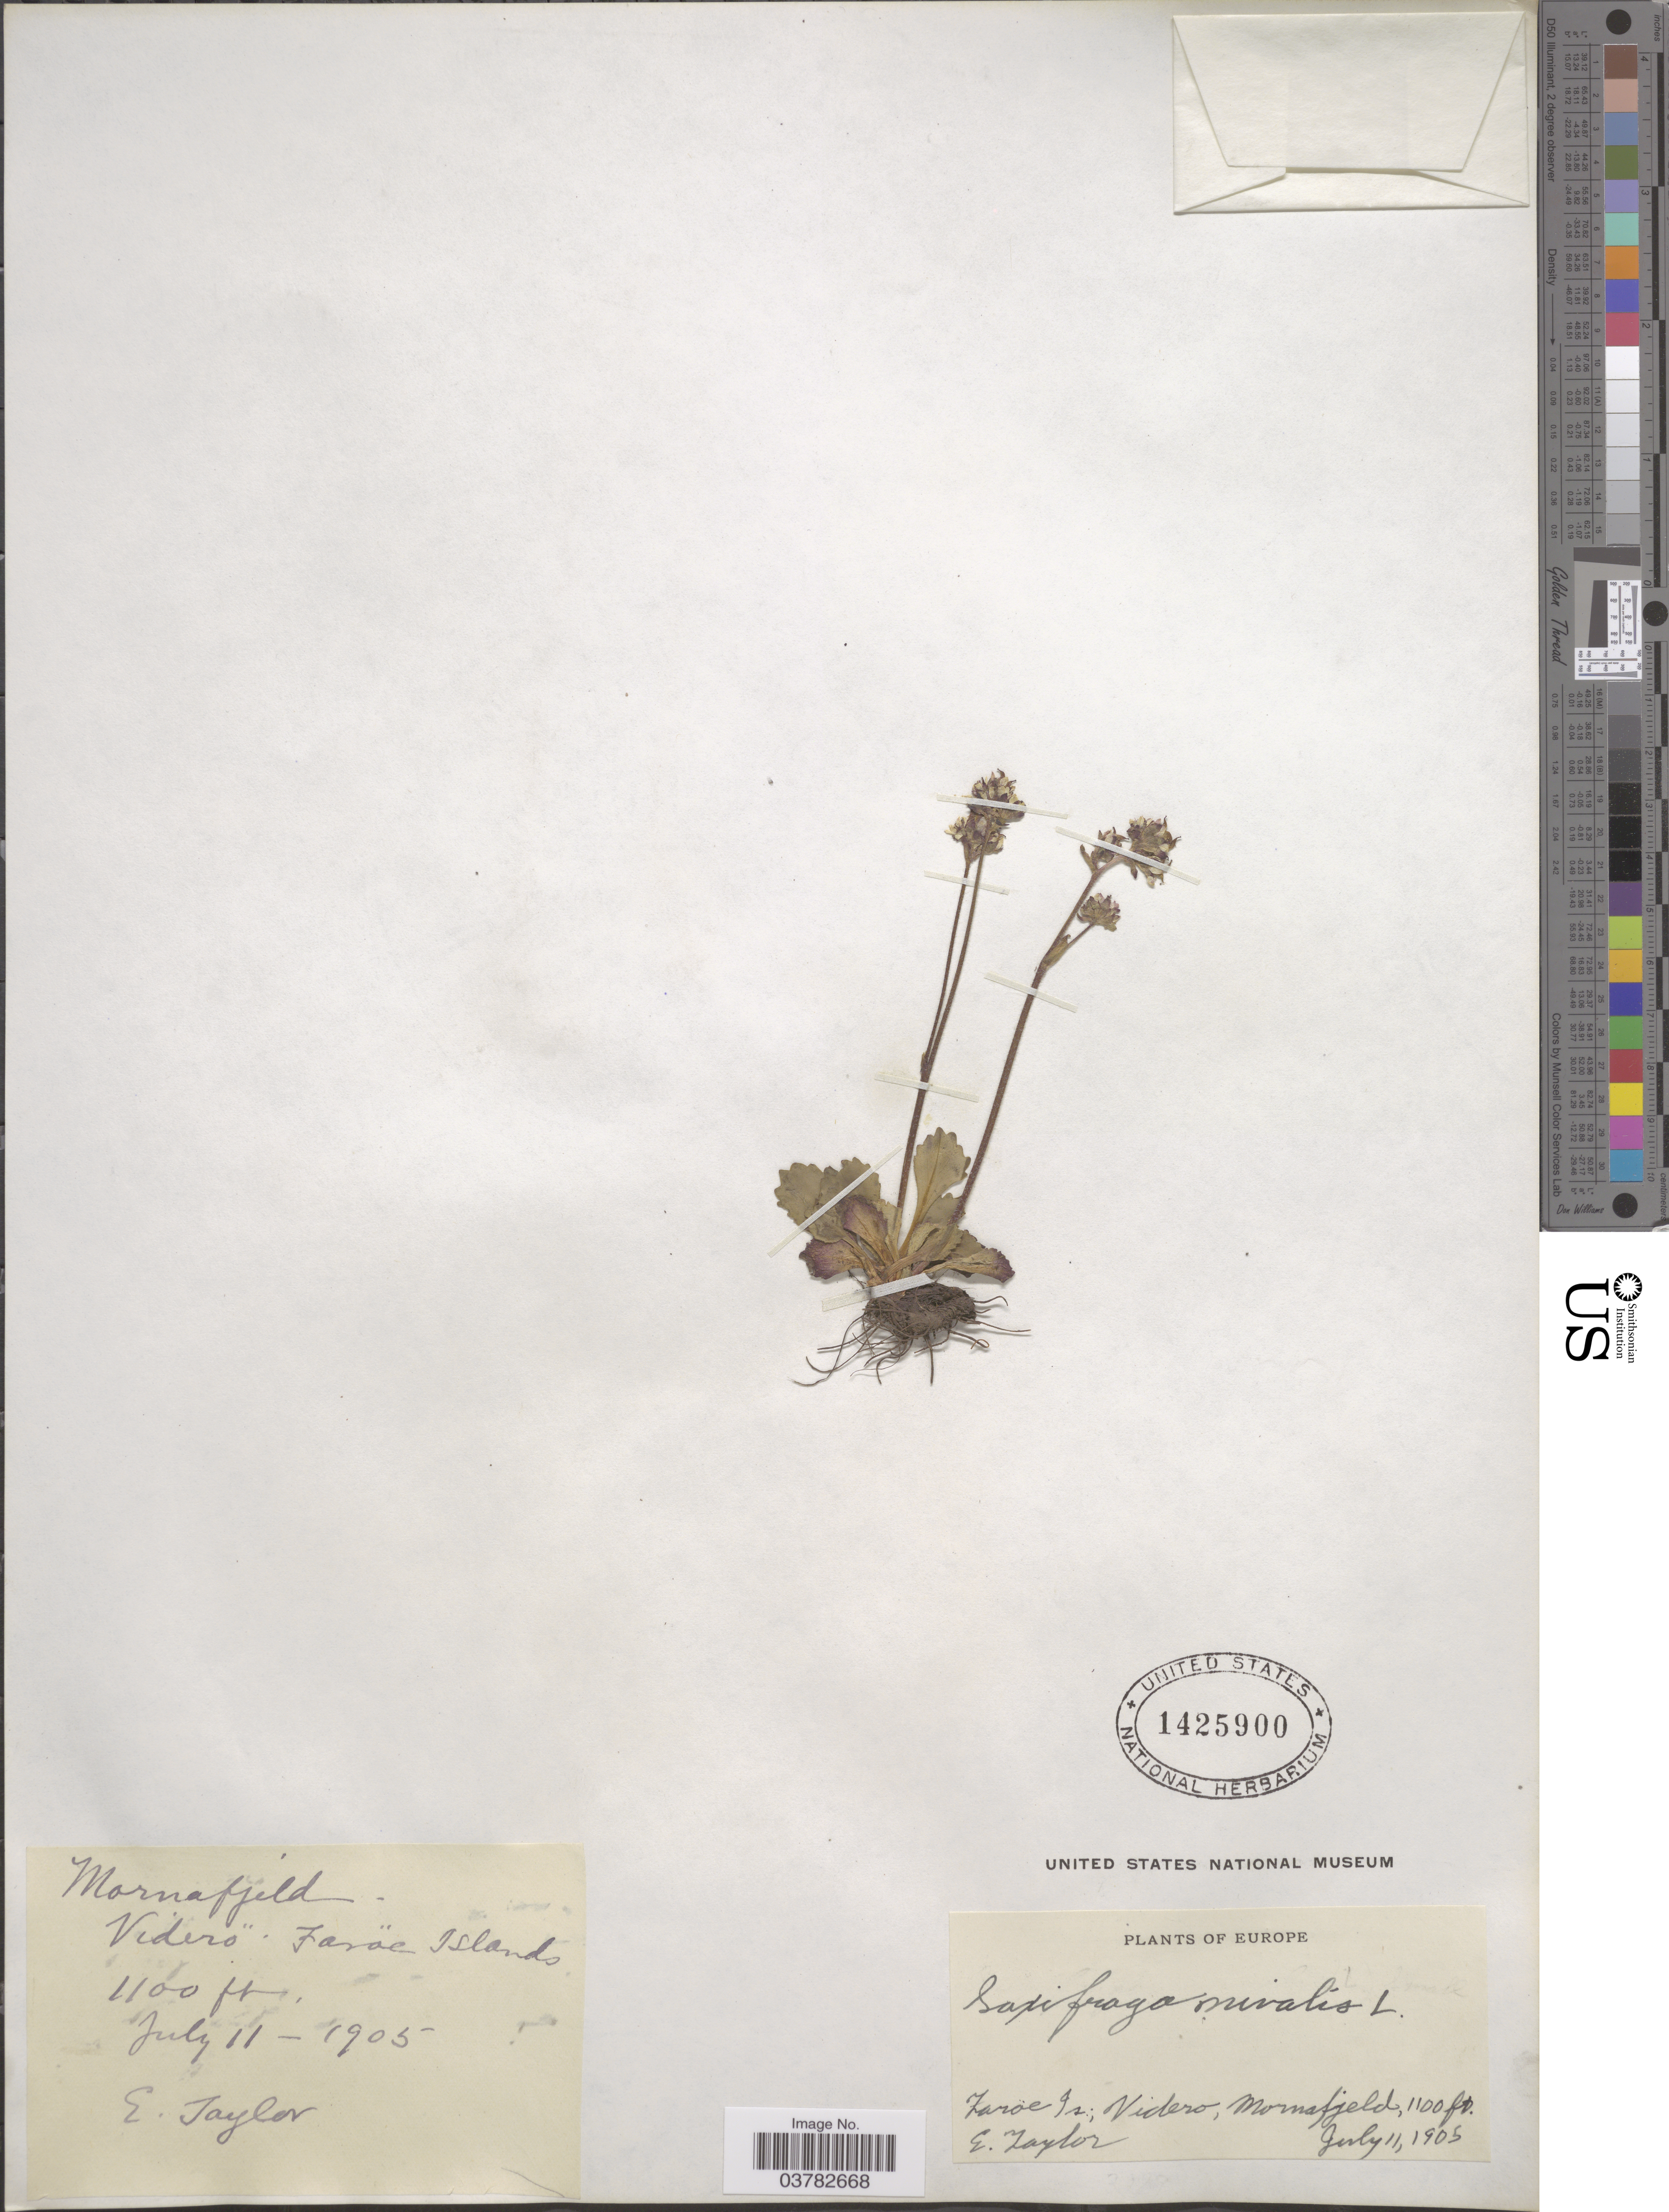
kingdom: Plantae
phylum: Tracheophyta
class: Magnoliopsida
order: Saxifragales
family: Saxifragaceae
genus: Micranthes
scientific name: Micranthes nivalis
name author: (L.) Small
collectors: E. Taylor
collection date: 1905-07-11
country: Faroe Islands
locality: Europe. Faröe Is.; Videro, Mornafjeld.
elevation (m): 335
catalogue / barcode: US 1425900